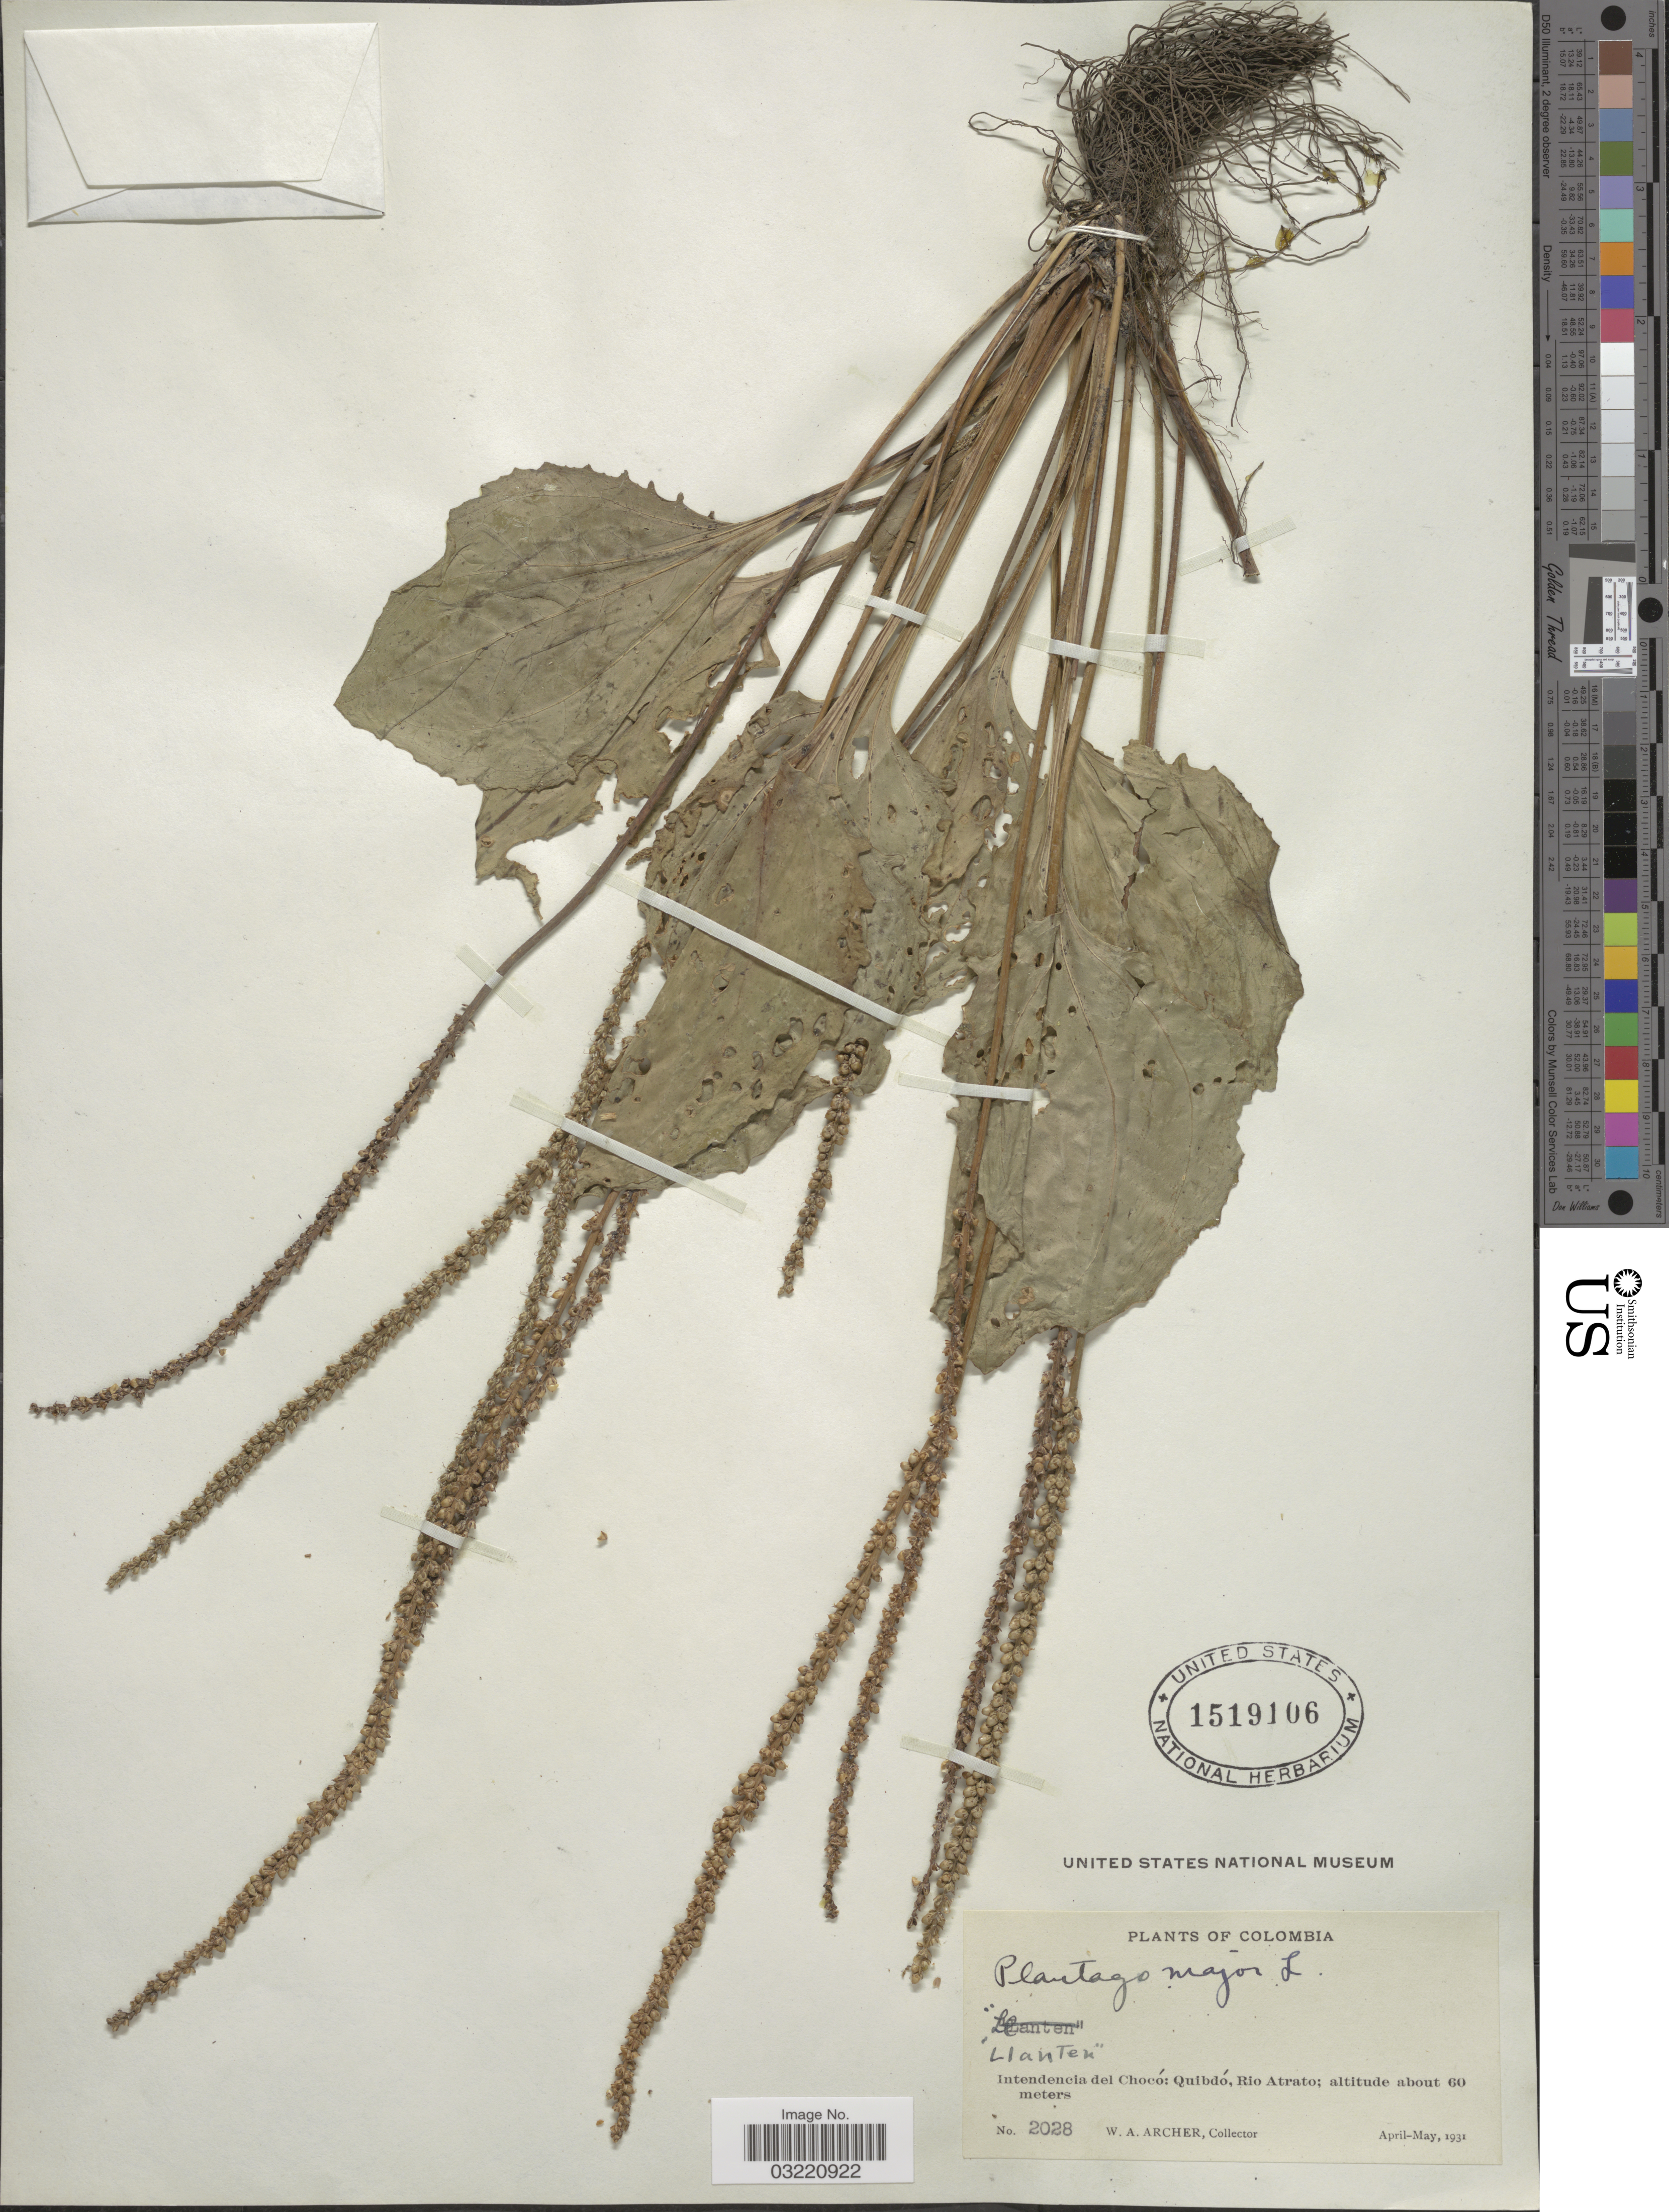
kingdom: Plantae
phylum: Tracheophyta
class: Magnoliopsida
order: Lamiales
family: Plantaginaceae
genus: Plantago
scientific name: Plantago major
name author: L.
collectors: W. Archer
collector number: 2028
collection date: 1931-04/1931-05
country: Colombia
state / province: Chocó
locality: Intendencia del Chocó: Quibdó, Rio Atrato.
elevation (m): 60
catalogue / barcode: US 1519106